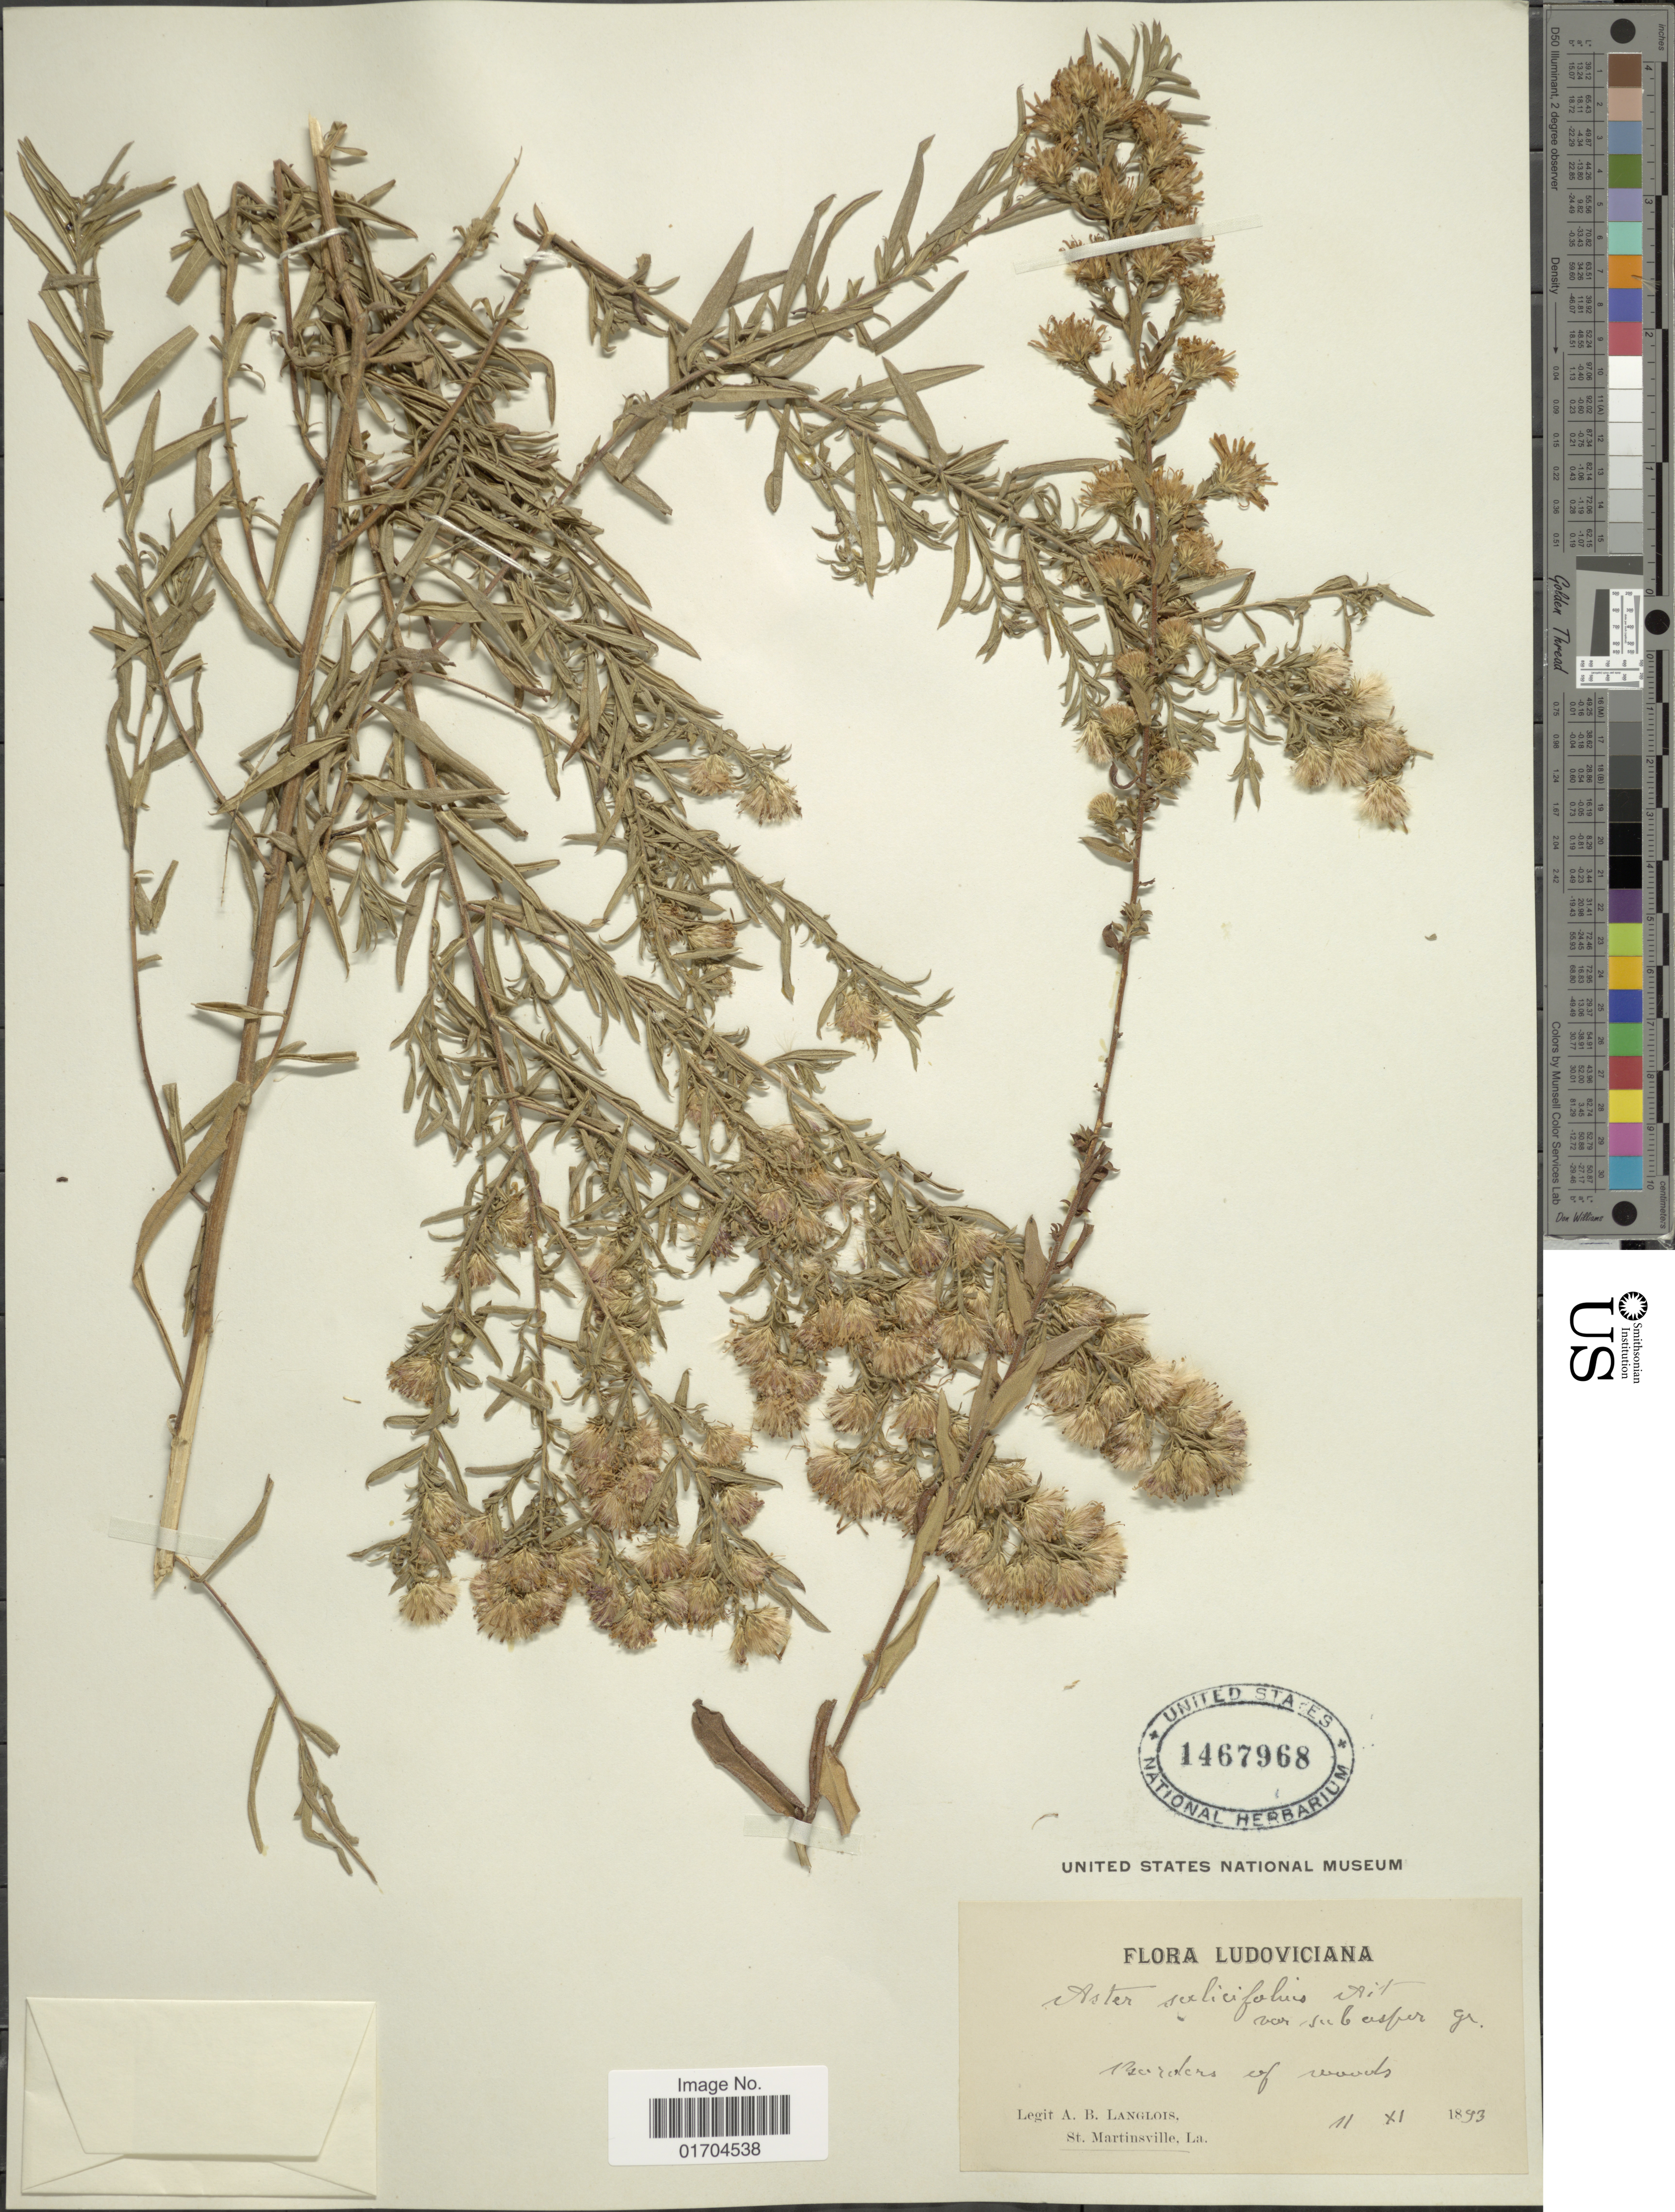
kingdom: Plantae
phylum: Tracheophyta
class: Magnoliopsida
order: Asterales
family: Asteraceae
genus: Symphyotrichum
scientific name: Symphyotrichum sp.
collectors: A. Langlois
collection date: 1893-11-11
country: United States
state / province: Louisiana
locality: Ludoviciana, St. Martinsville, La.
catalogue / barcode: US 1467968